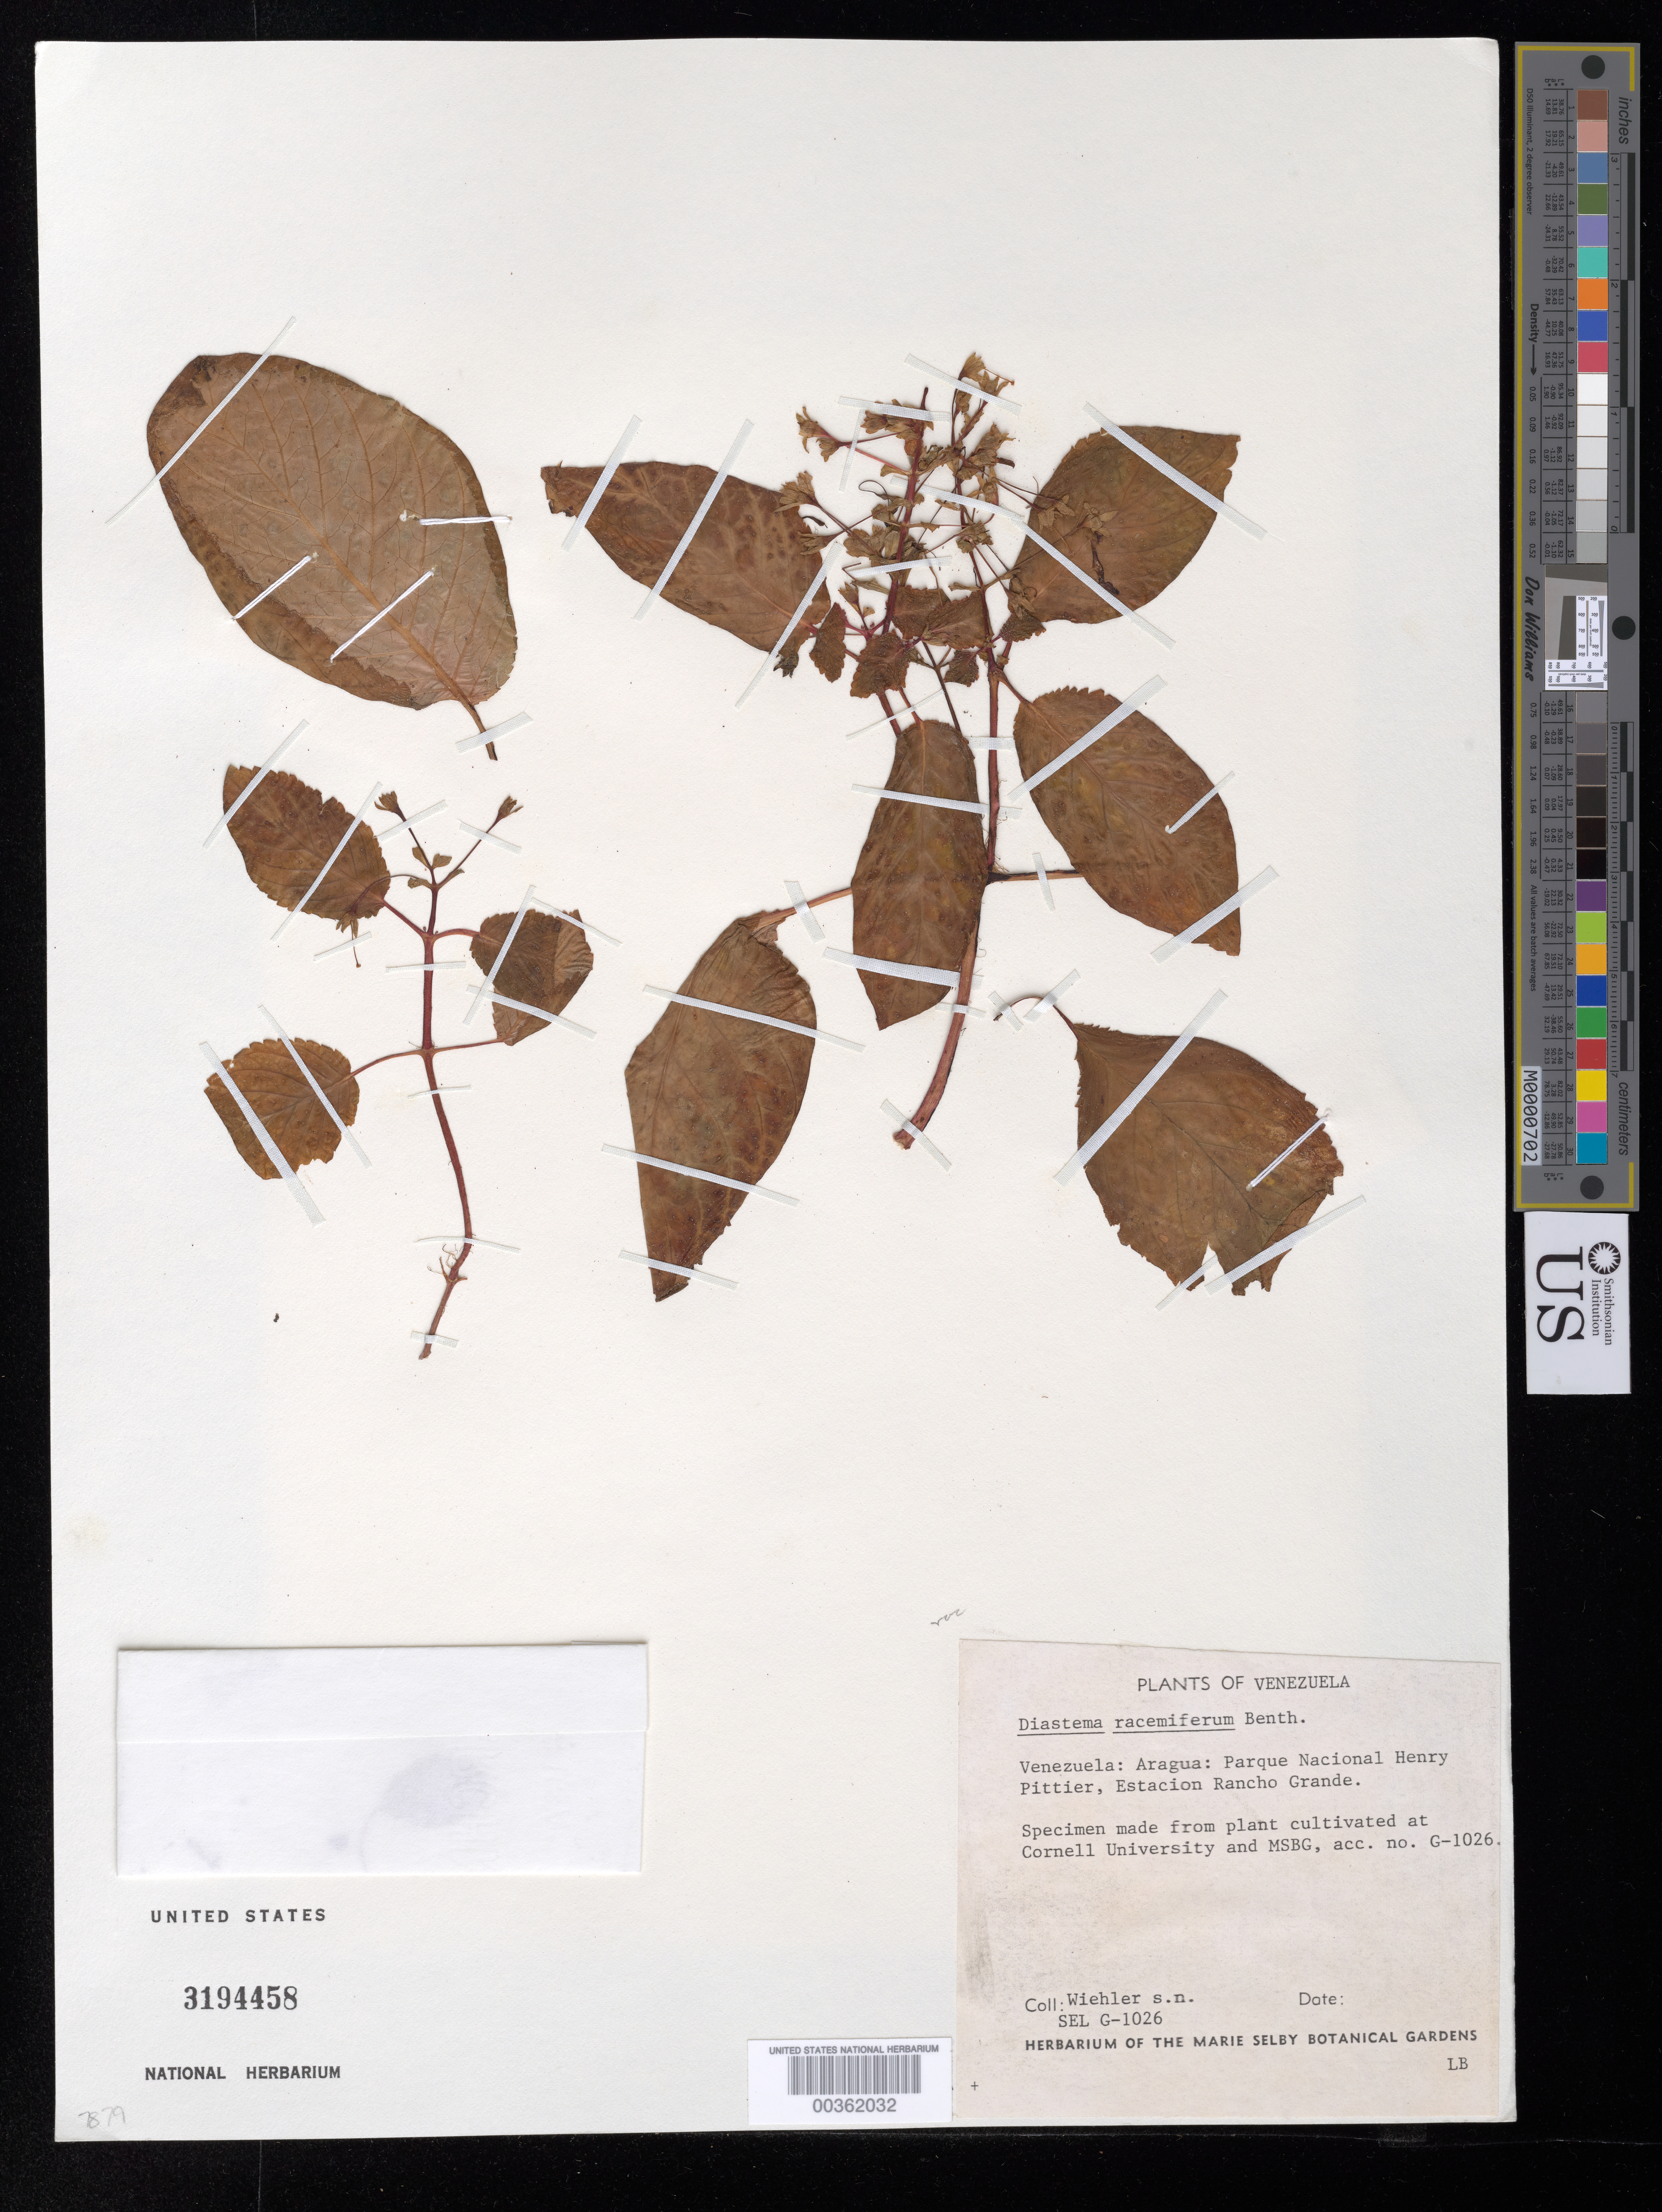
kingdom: Plantae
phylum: Tracheophyta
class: Magnoliopsida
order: Lamiales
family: Gesneriaceae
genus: Diastema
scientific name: Diastema racemiferum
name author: Benth.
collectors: H. J. Wiehler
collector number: s.n. [G-1026]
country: Venezuela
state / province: Aragua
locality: Aragua; Parque Nacional Henry Pittier, Estacion Rancho Grande.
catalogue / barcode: US 3194458